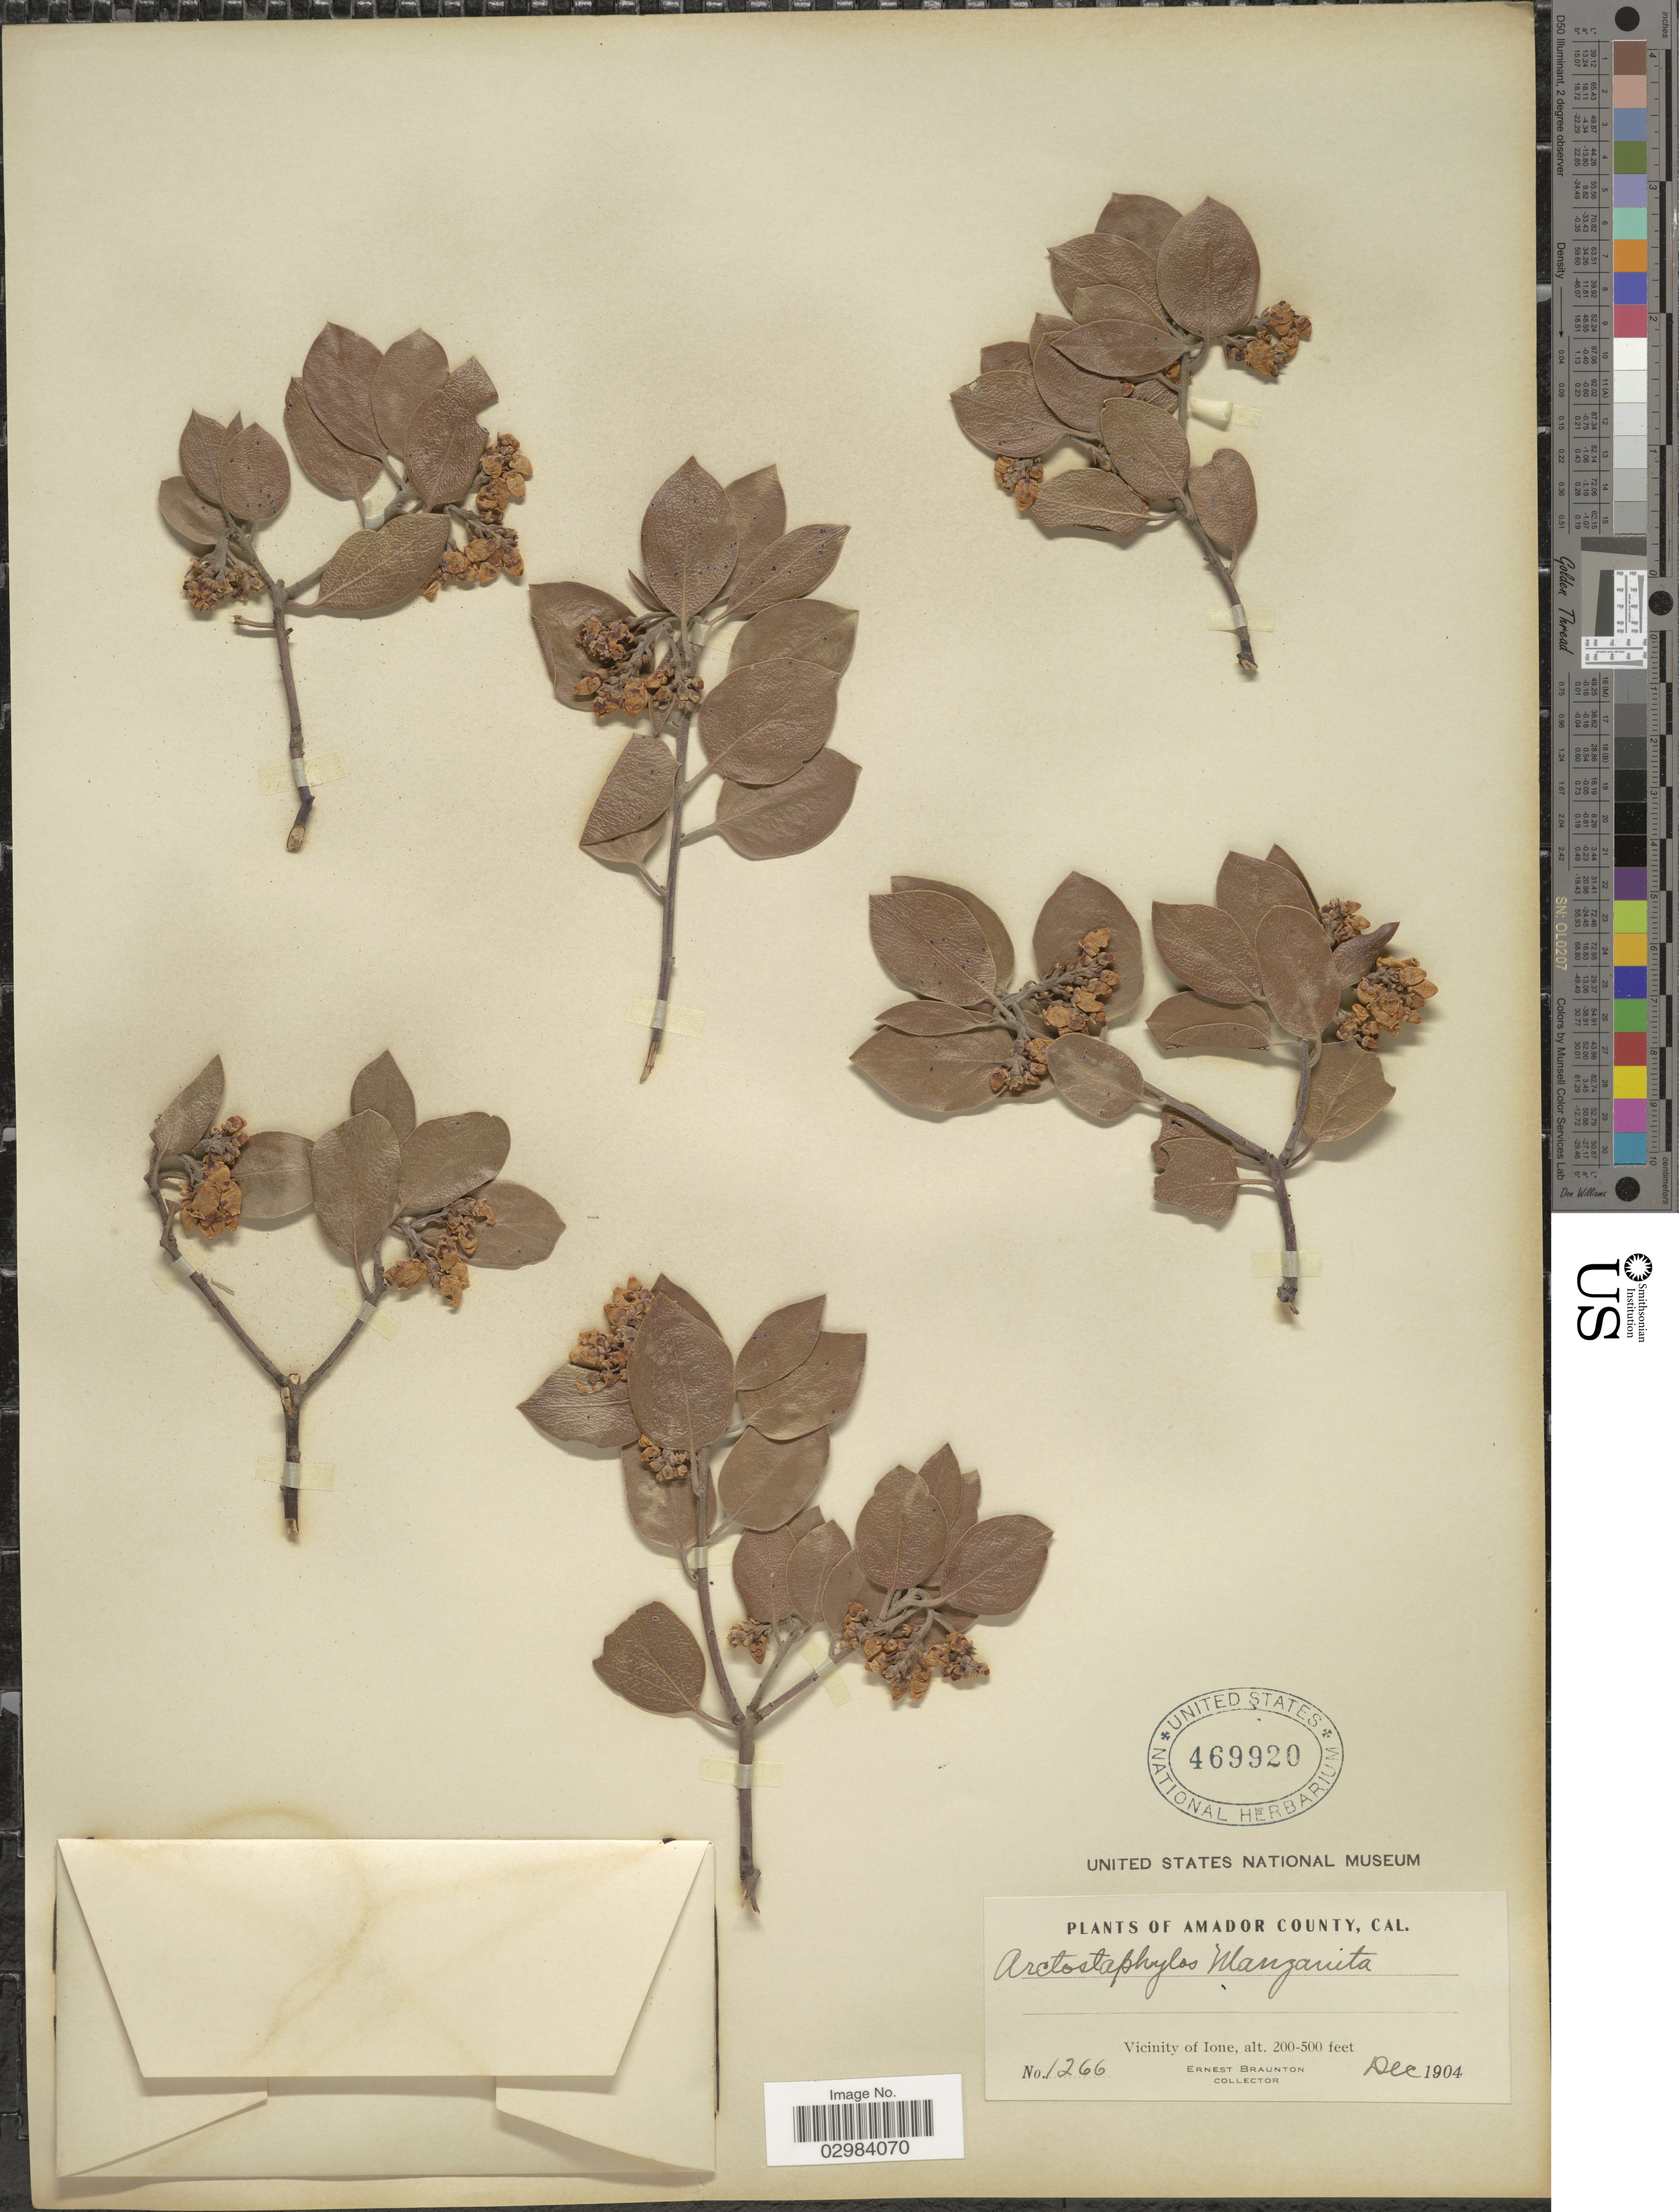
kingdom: Plantae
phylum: Tracheophyta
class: Magnoliopsida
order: Ericales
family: Ericaceae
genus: Arctostaphylos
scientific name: Arctostaphylos manzanita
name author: Parry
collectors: E. Braunton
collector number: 1266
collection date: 1904-12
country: United States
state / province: California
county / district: Amador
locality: Amador County, Vicinity of Ione.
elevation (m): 61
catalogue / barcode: US 469920